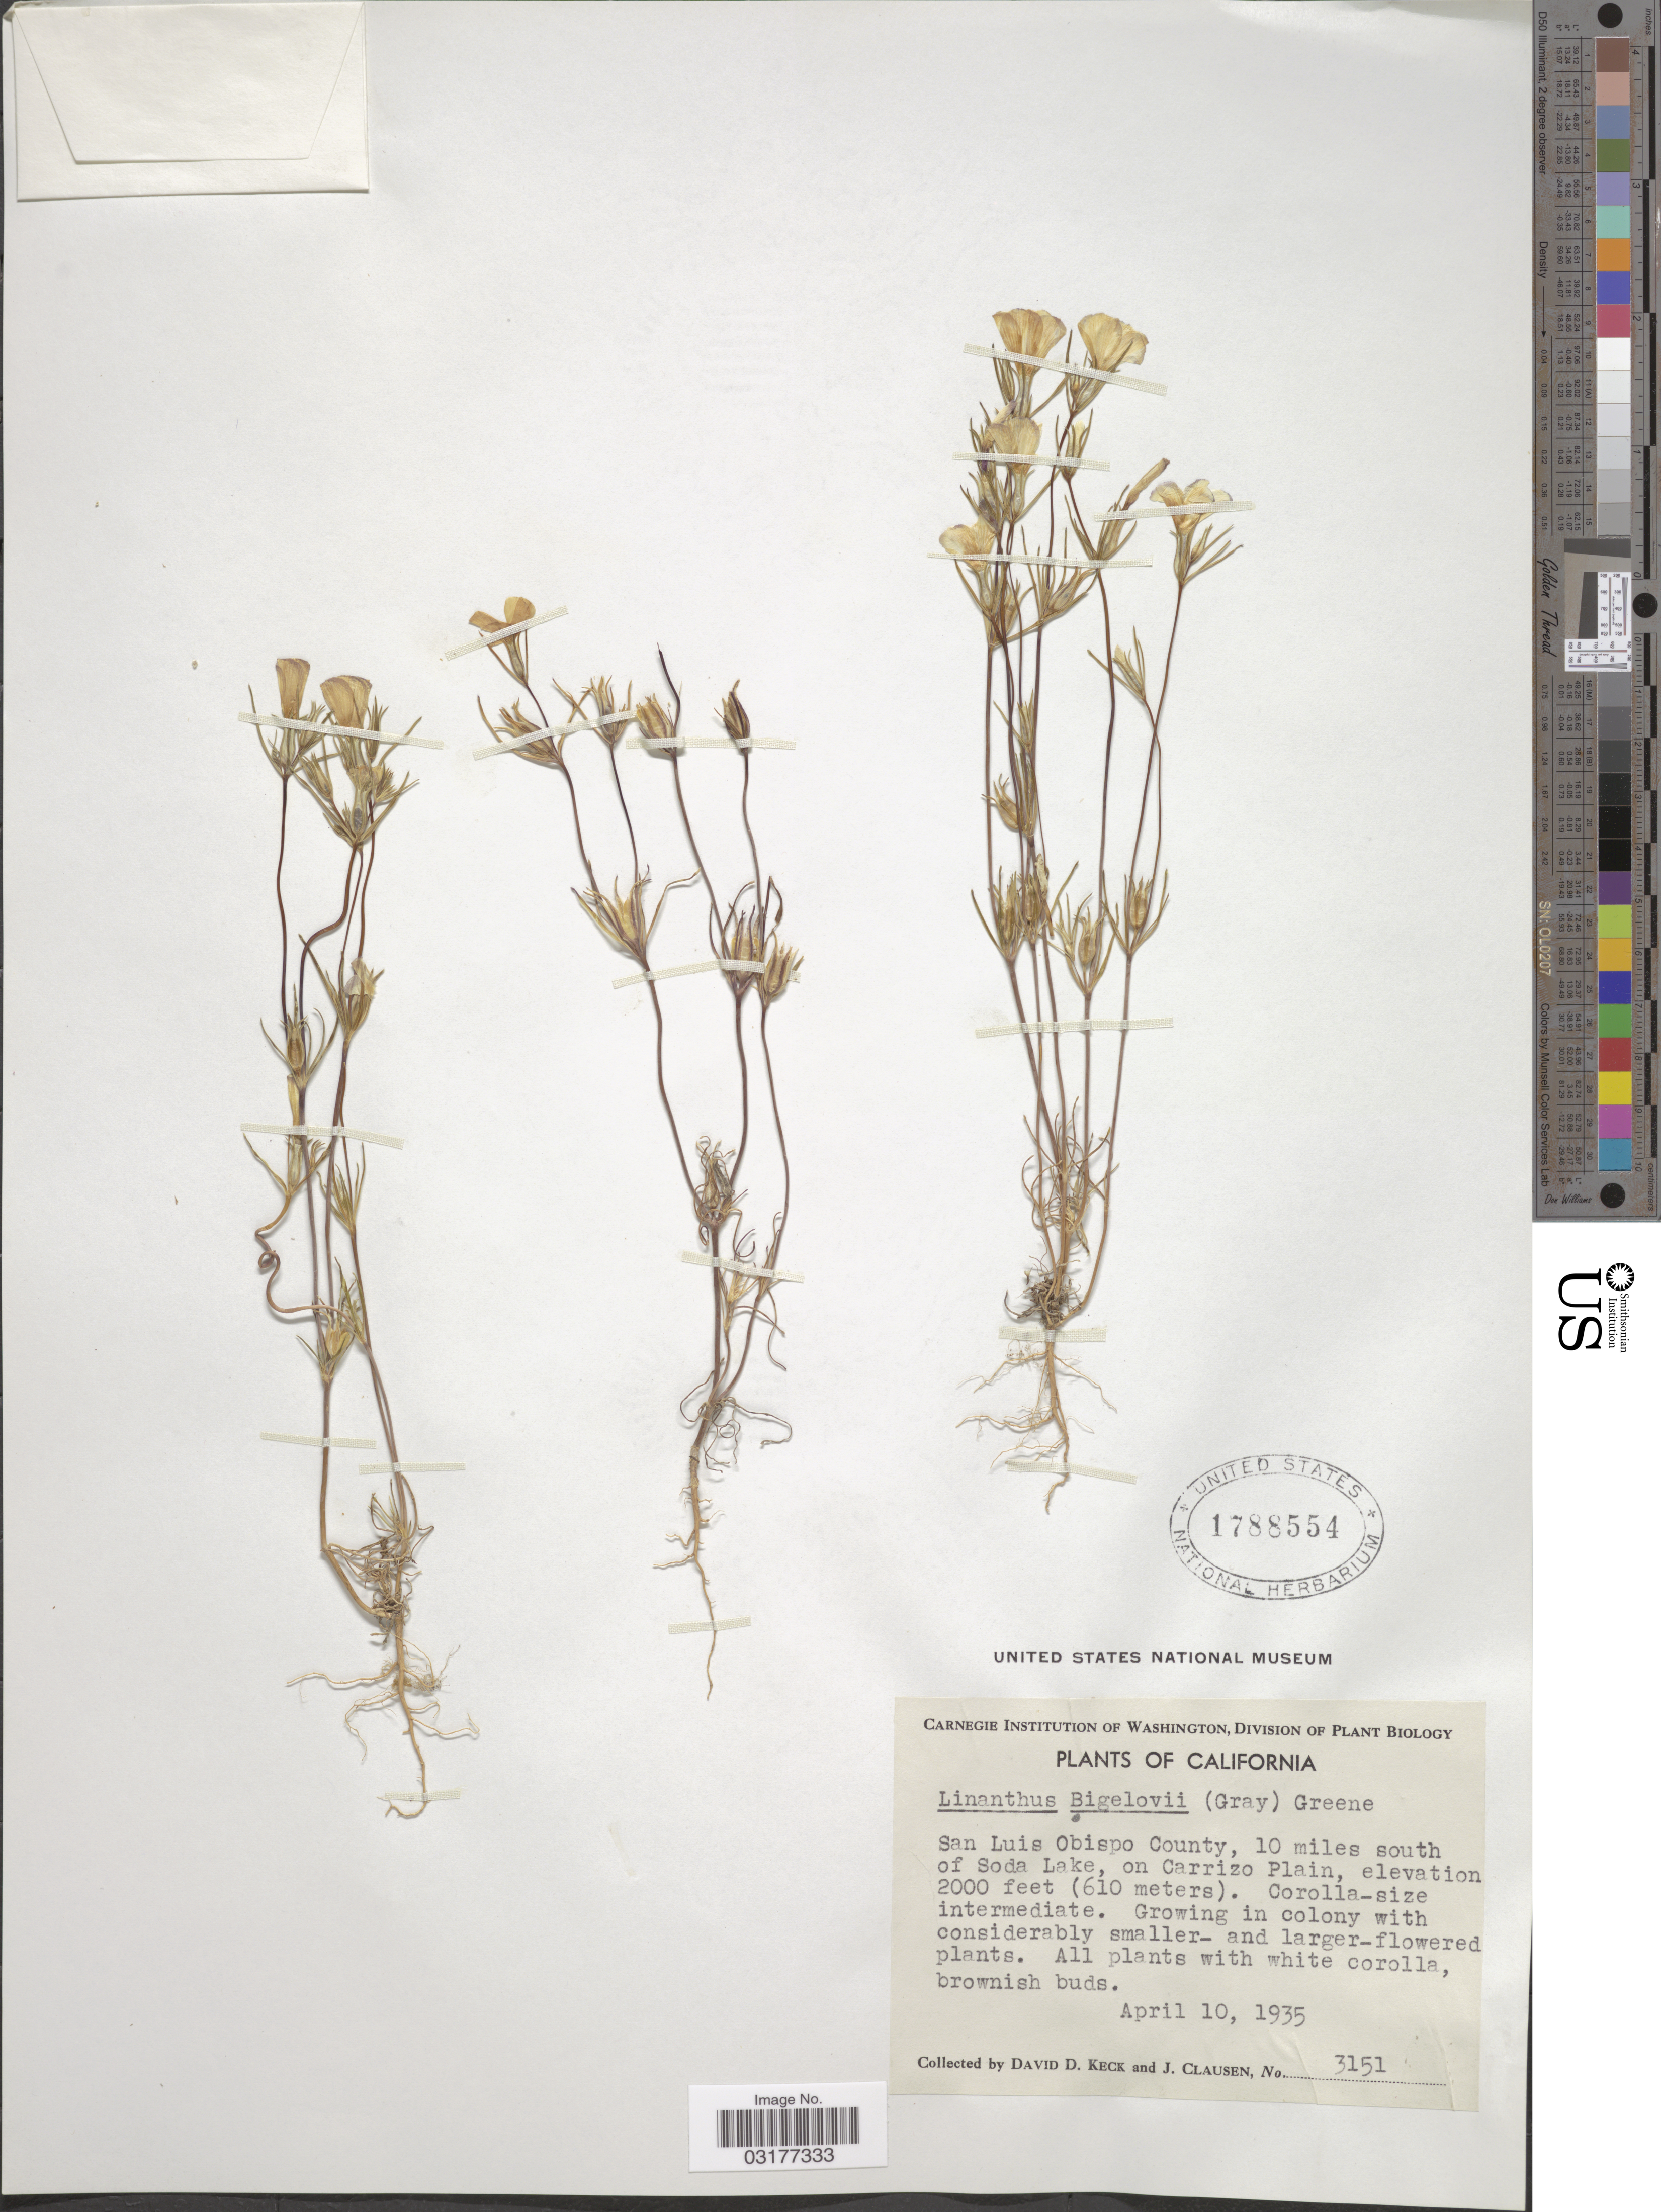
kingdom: Plantae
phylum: Tracheophyta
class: Magnoliopsida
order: Ericales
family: Polemoniaceae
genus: Linanthus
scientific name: Linanthus bigelovii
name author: (A. Gray) Greene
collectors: D. D. Keck & J. Clausen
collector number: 3151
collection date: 1935-04-10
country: United States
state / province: California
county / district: San Luis Obispo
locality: San Luis Obispo County, 10 miles south of Soda Lake, on Carrizo Plain.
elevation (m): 610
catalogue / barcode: US 1788554